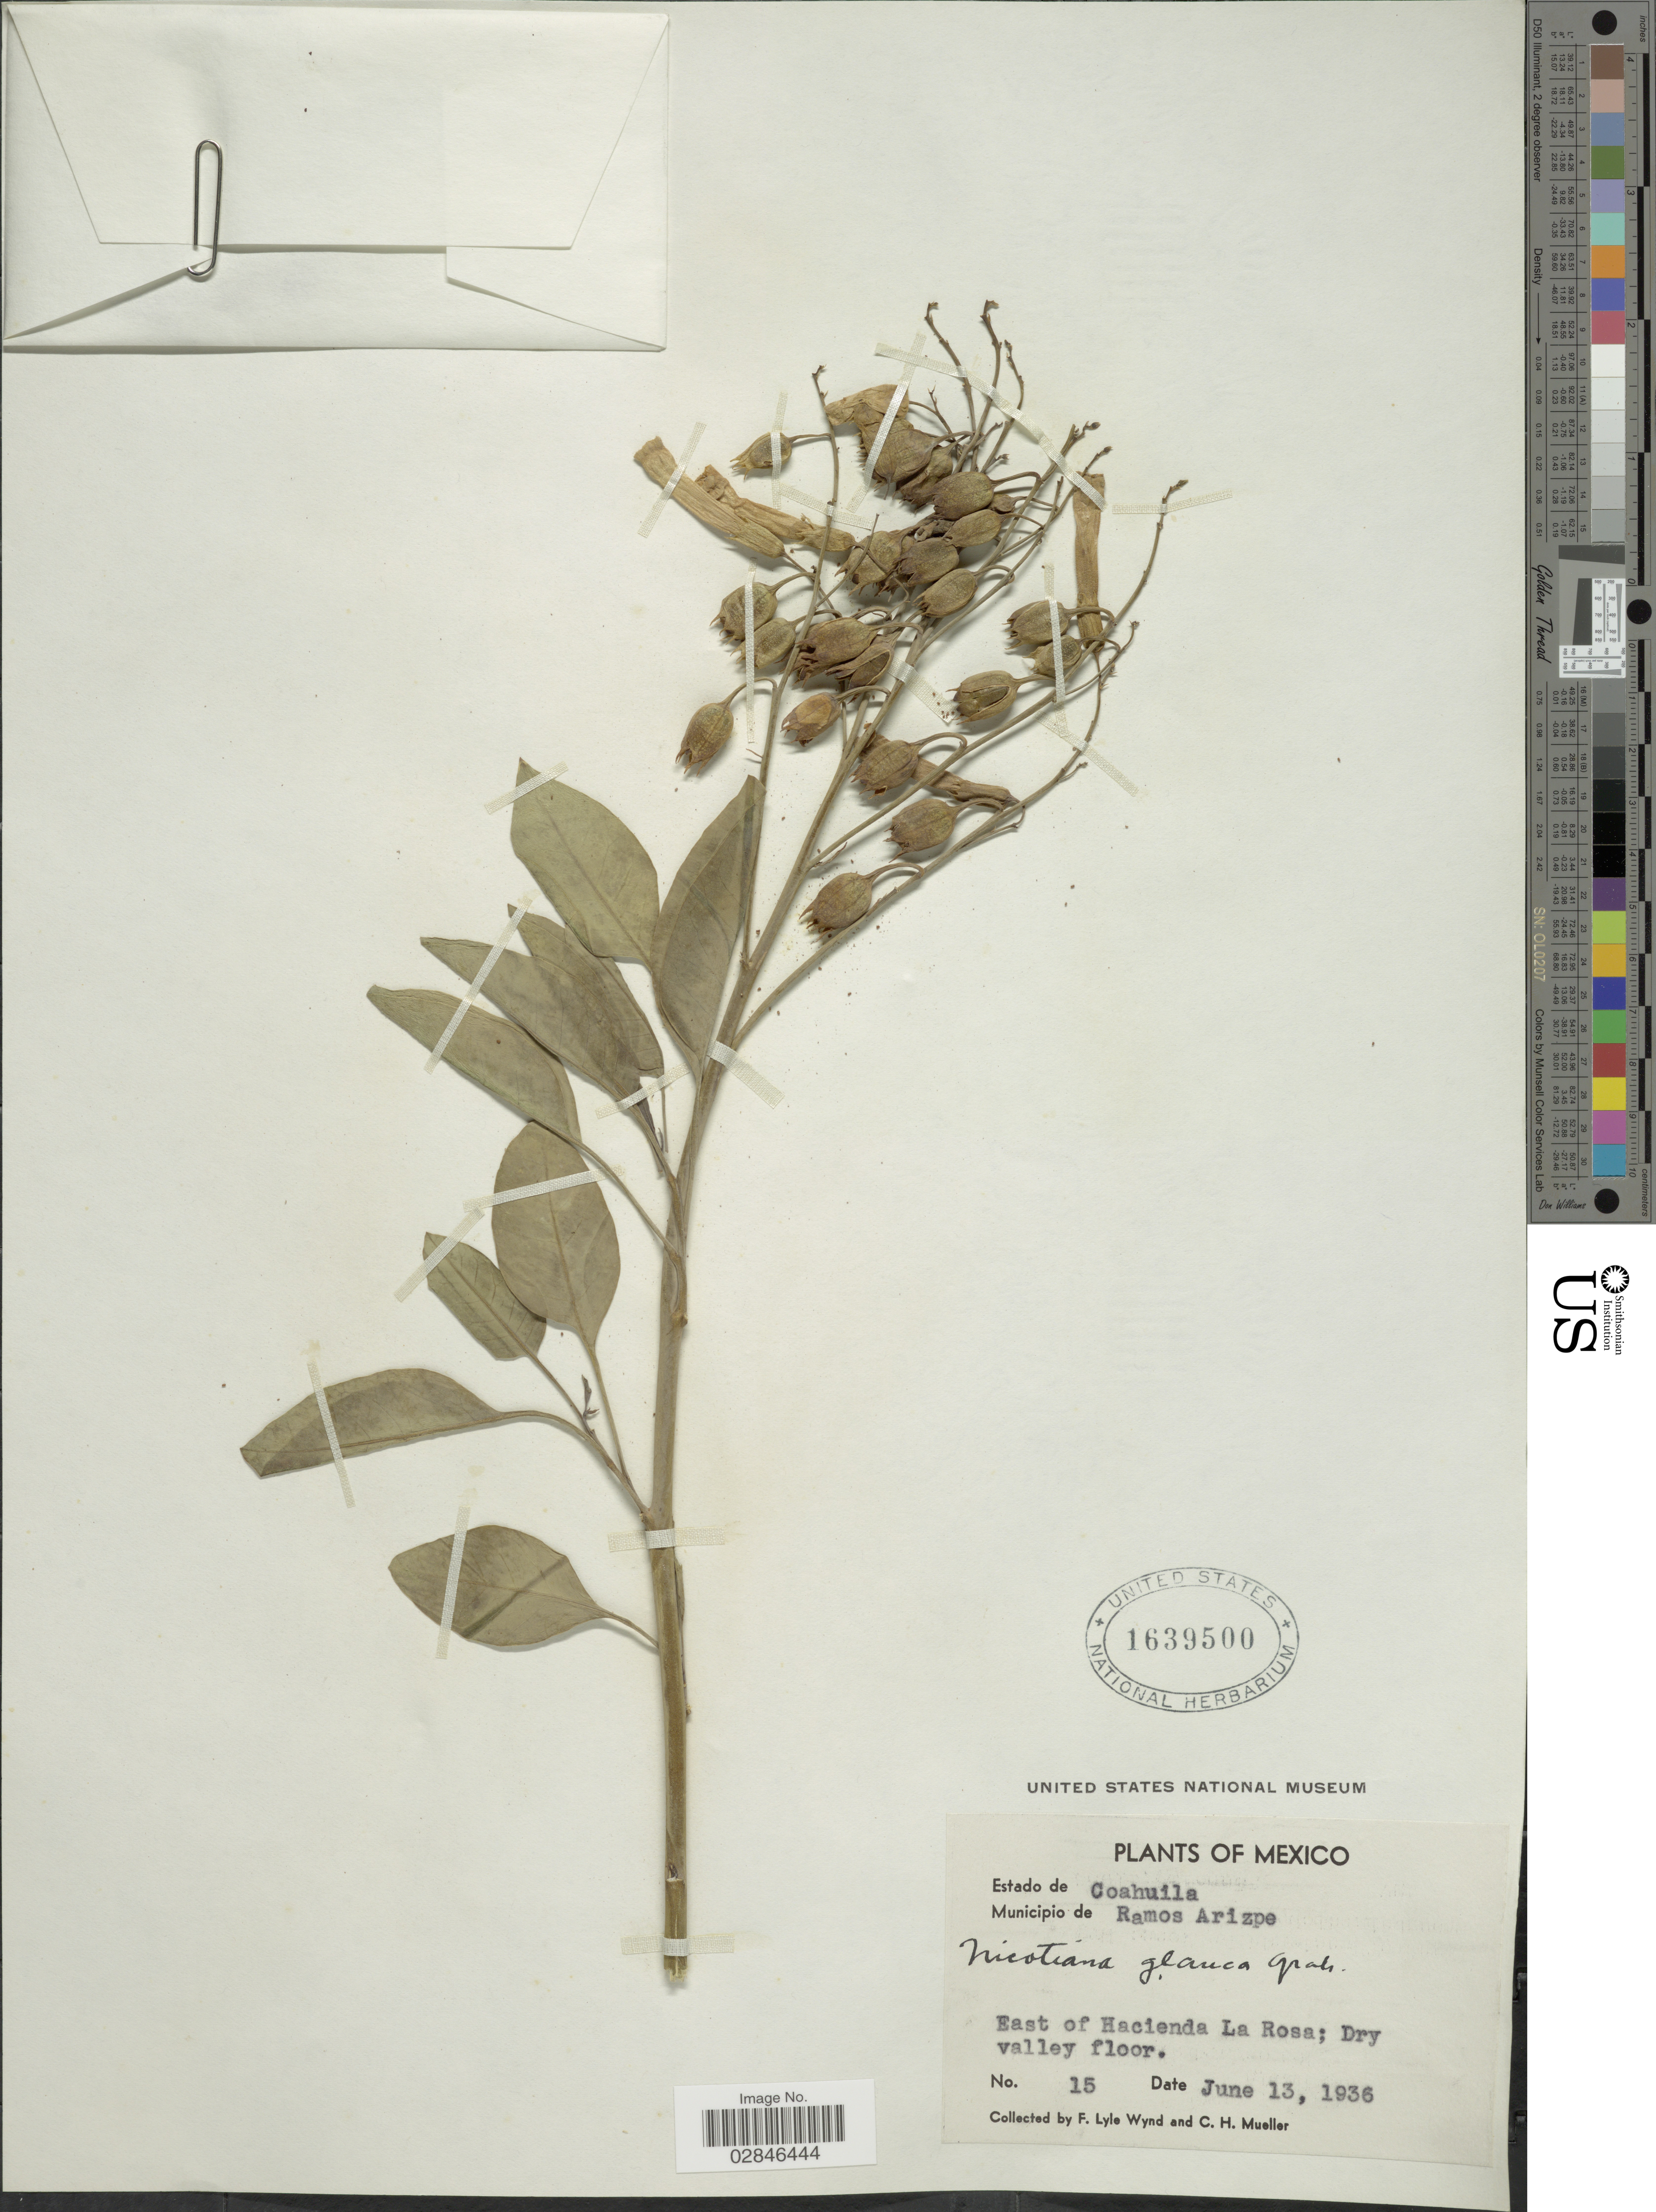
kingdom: Plantae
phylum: Tracheophyta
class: Magnoliopsida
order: Solanales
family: Solanaceae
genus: Nicotiana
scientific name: Nicotiana glauca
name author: Graham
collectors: F. L. Wynd & C. H. Mueller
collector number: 15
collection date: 1936-06-13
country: Mexico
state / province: Coahuila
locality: Municipio de Ramos Arizpe, East of Hacienda La Rosa.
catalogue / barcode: US 1639500